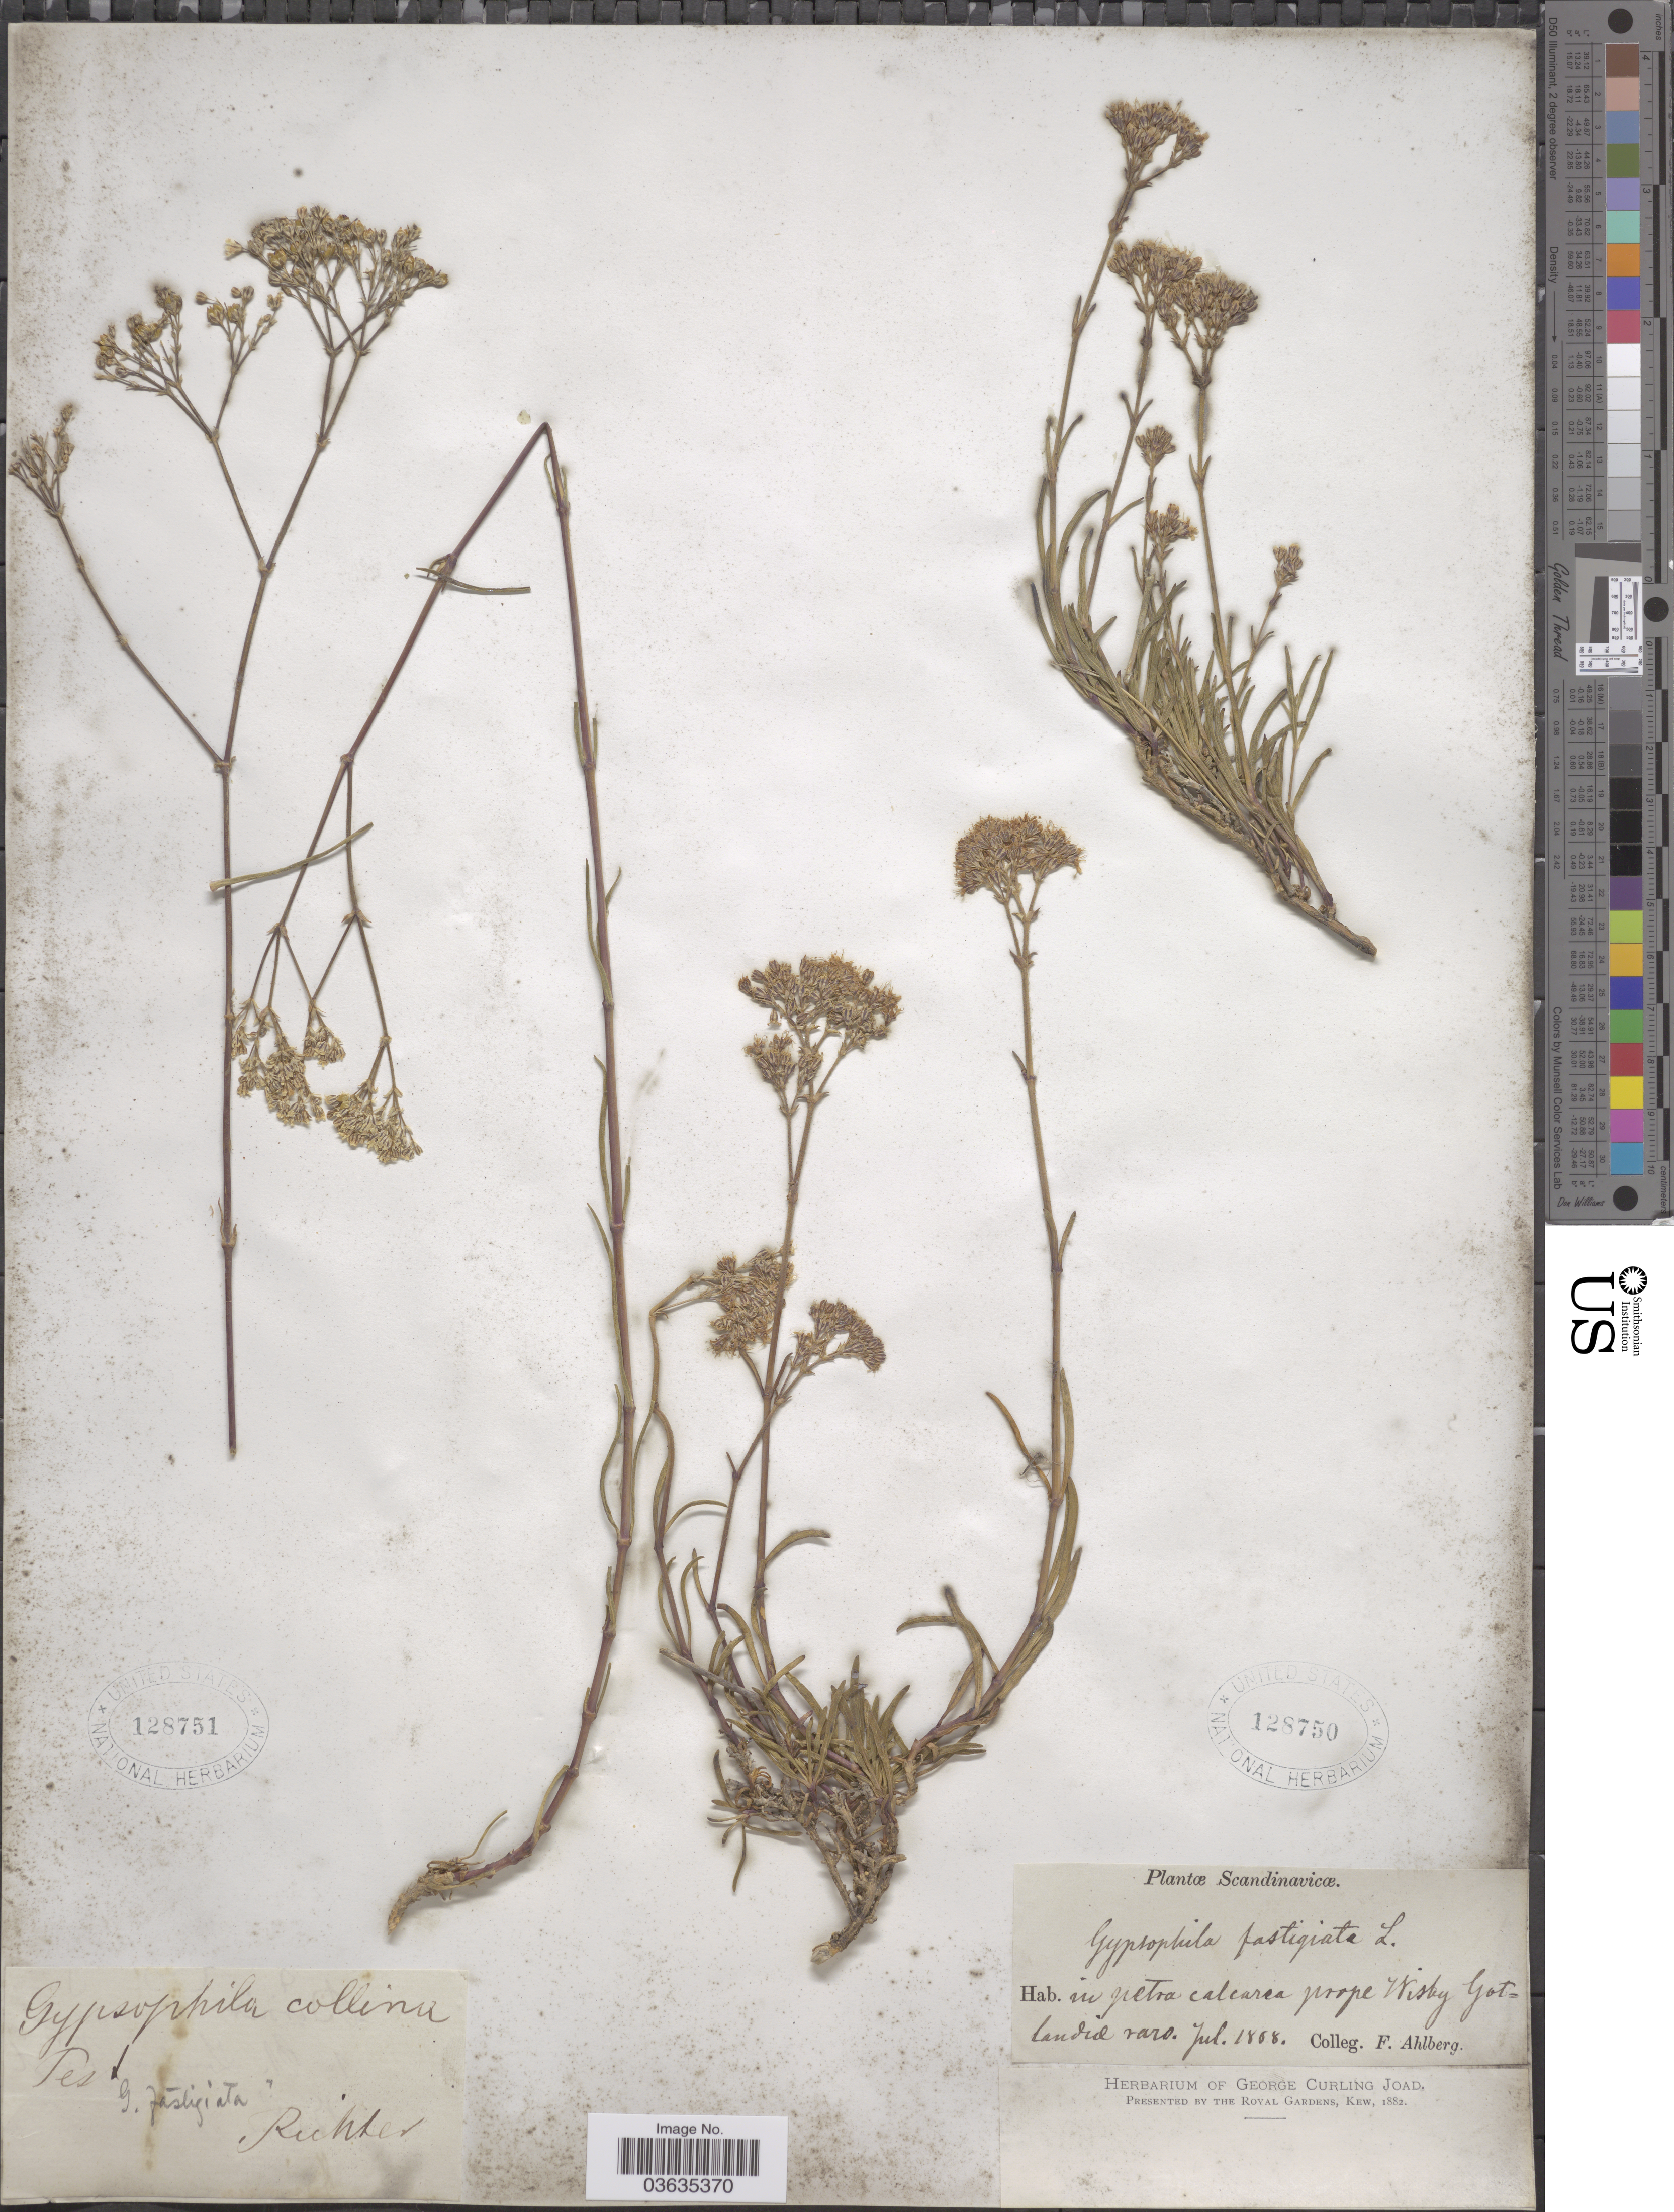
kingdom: Plantae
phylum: Tracheophyta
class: Magnoliopsida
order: Caryophyllales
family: Caryophyllaceae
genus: Gypsophila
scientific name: Gypsophila fastigiata var. fastigiata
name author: L.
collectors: F. Ahlberg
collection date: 1868-07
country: Sweden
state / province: Gotland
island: Gotland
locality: Scandinavicæ. Prope Wisby Gotlandiæ.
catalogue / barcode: US 128750-2